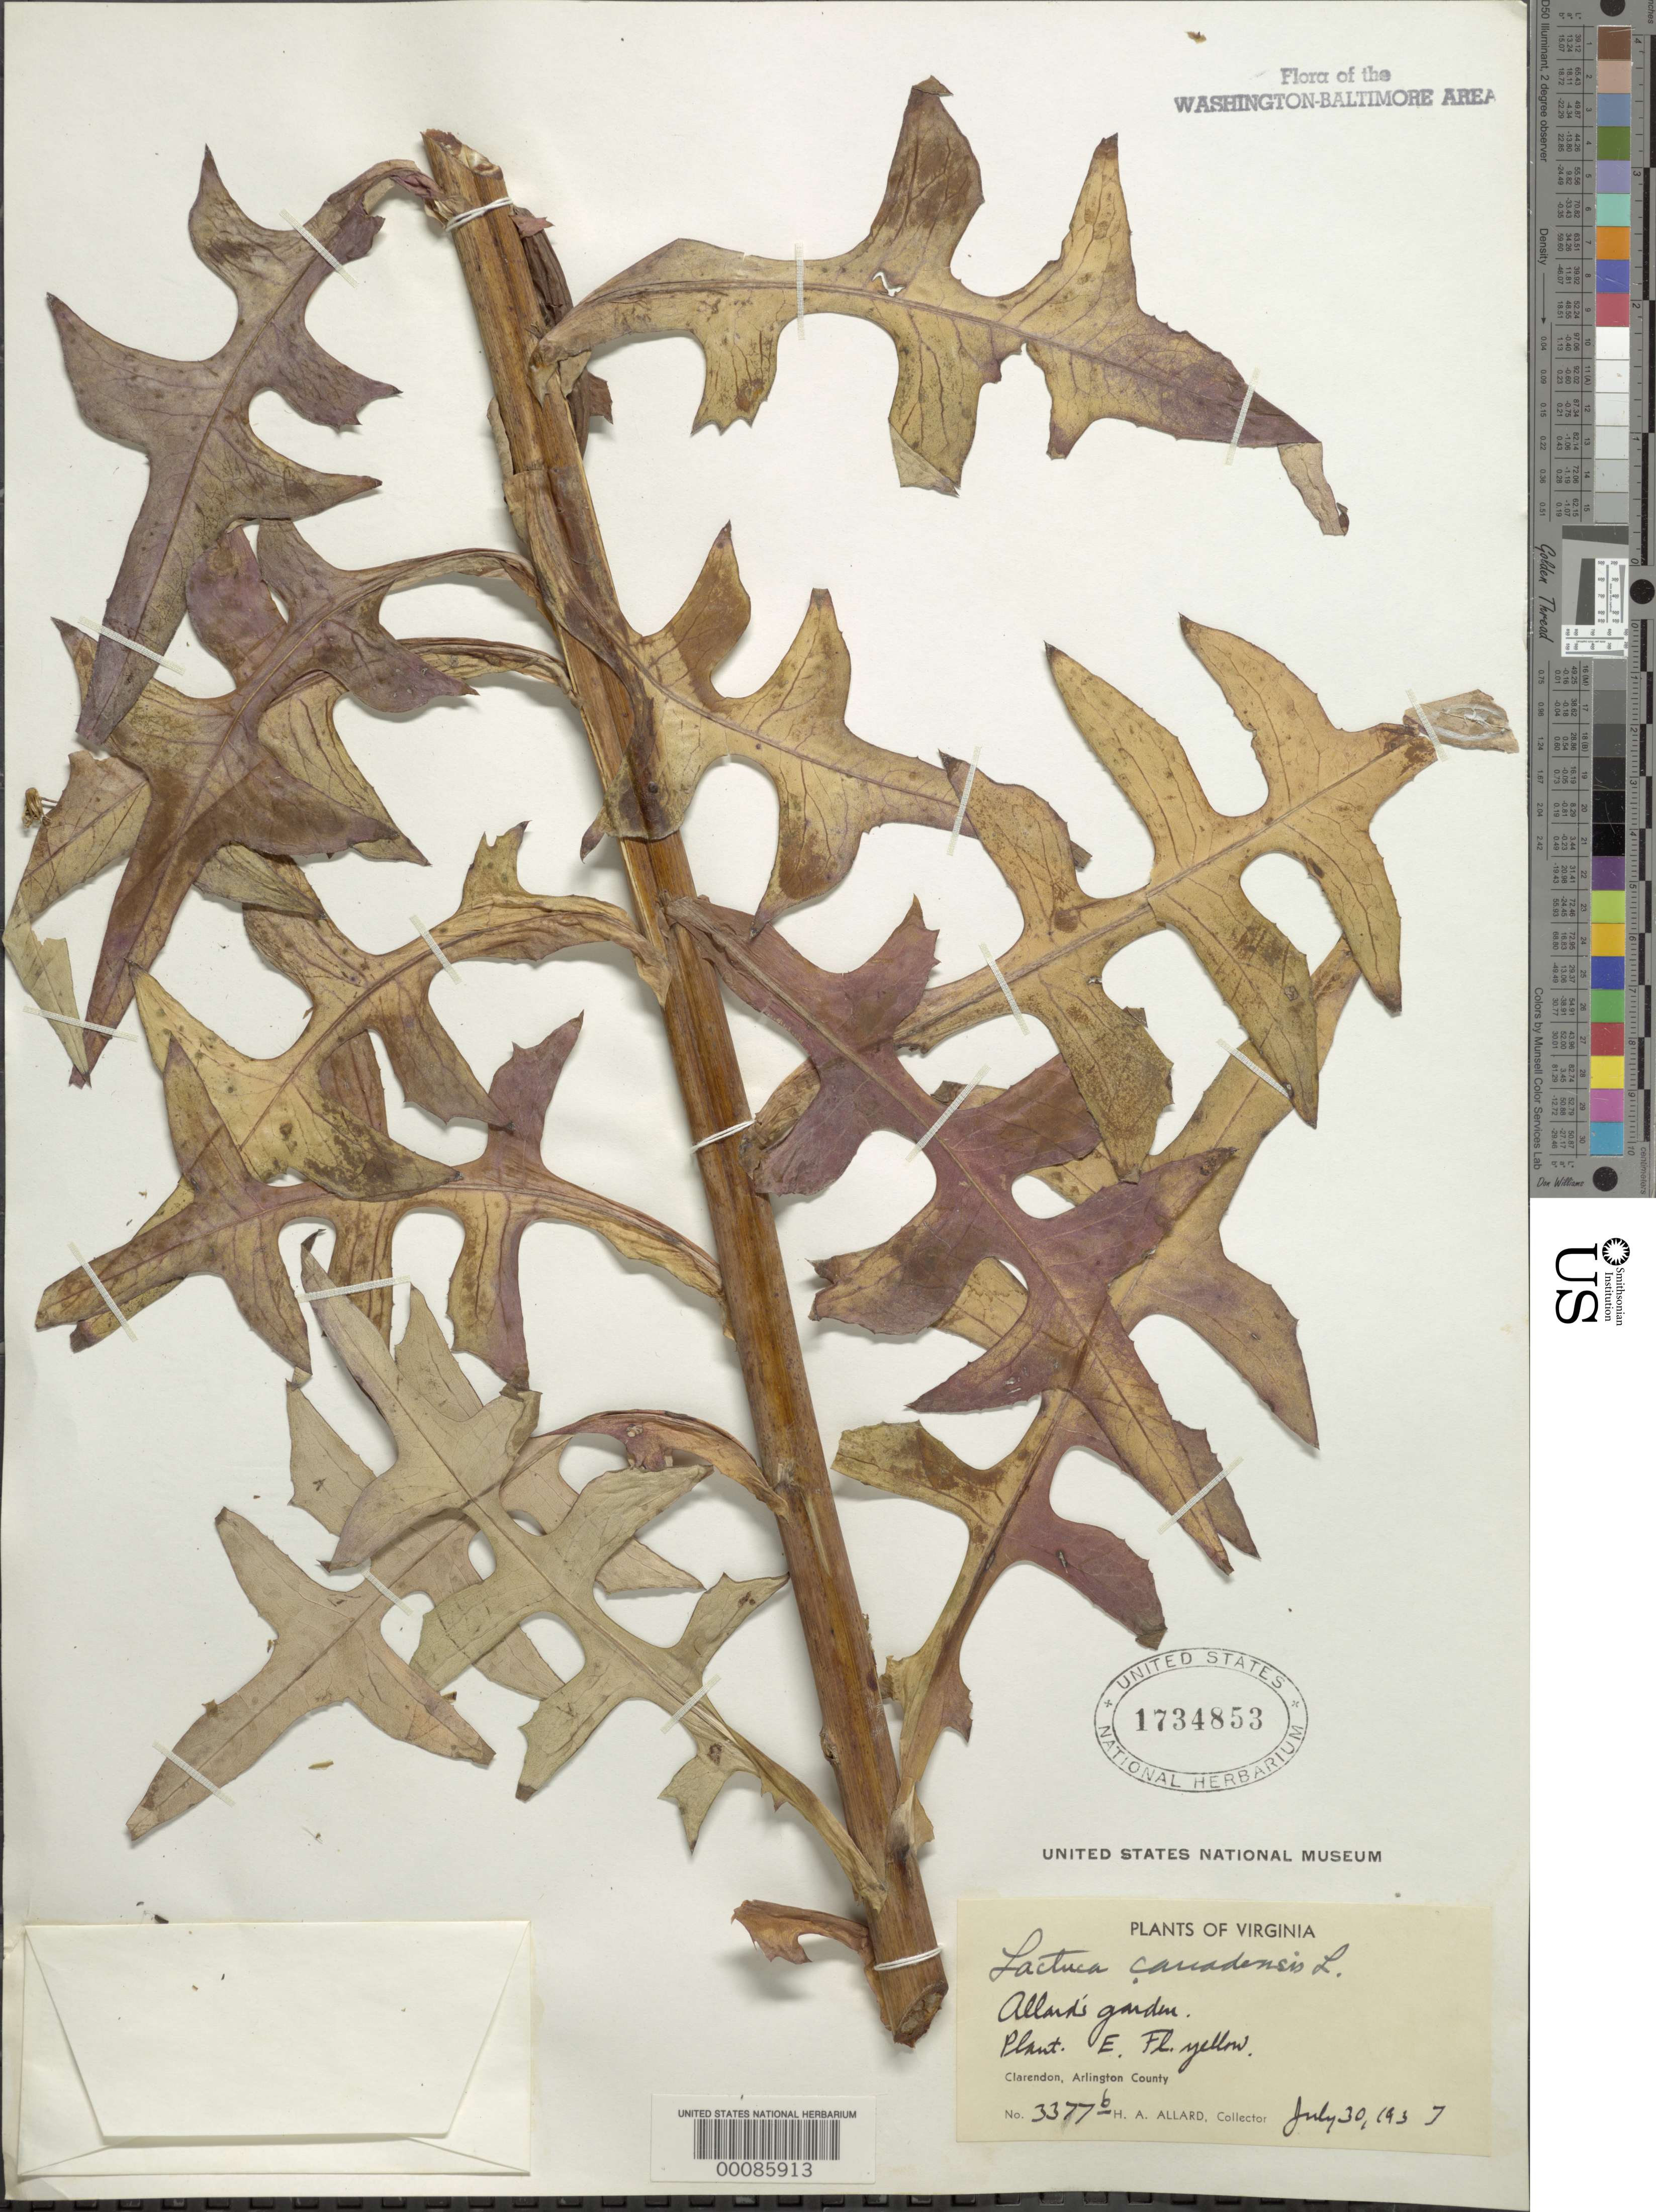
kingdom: Plantae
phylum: Tracheophyta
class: Magnoliopsida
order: Asterales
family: Asteraceae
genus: Lactuca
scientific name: Lactuca canadensis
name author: L.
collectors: H. A. Allard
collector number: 3377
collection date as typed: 30 Jul 1937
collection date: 1937-07-30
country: United States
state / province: Virginia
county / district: Arlington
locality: Allard's garden Clarendon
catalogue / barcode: US 1734853